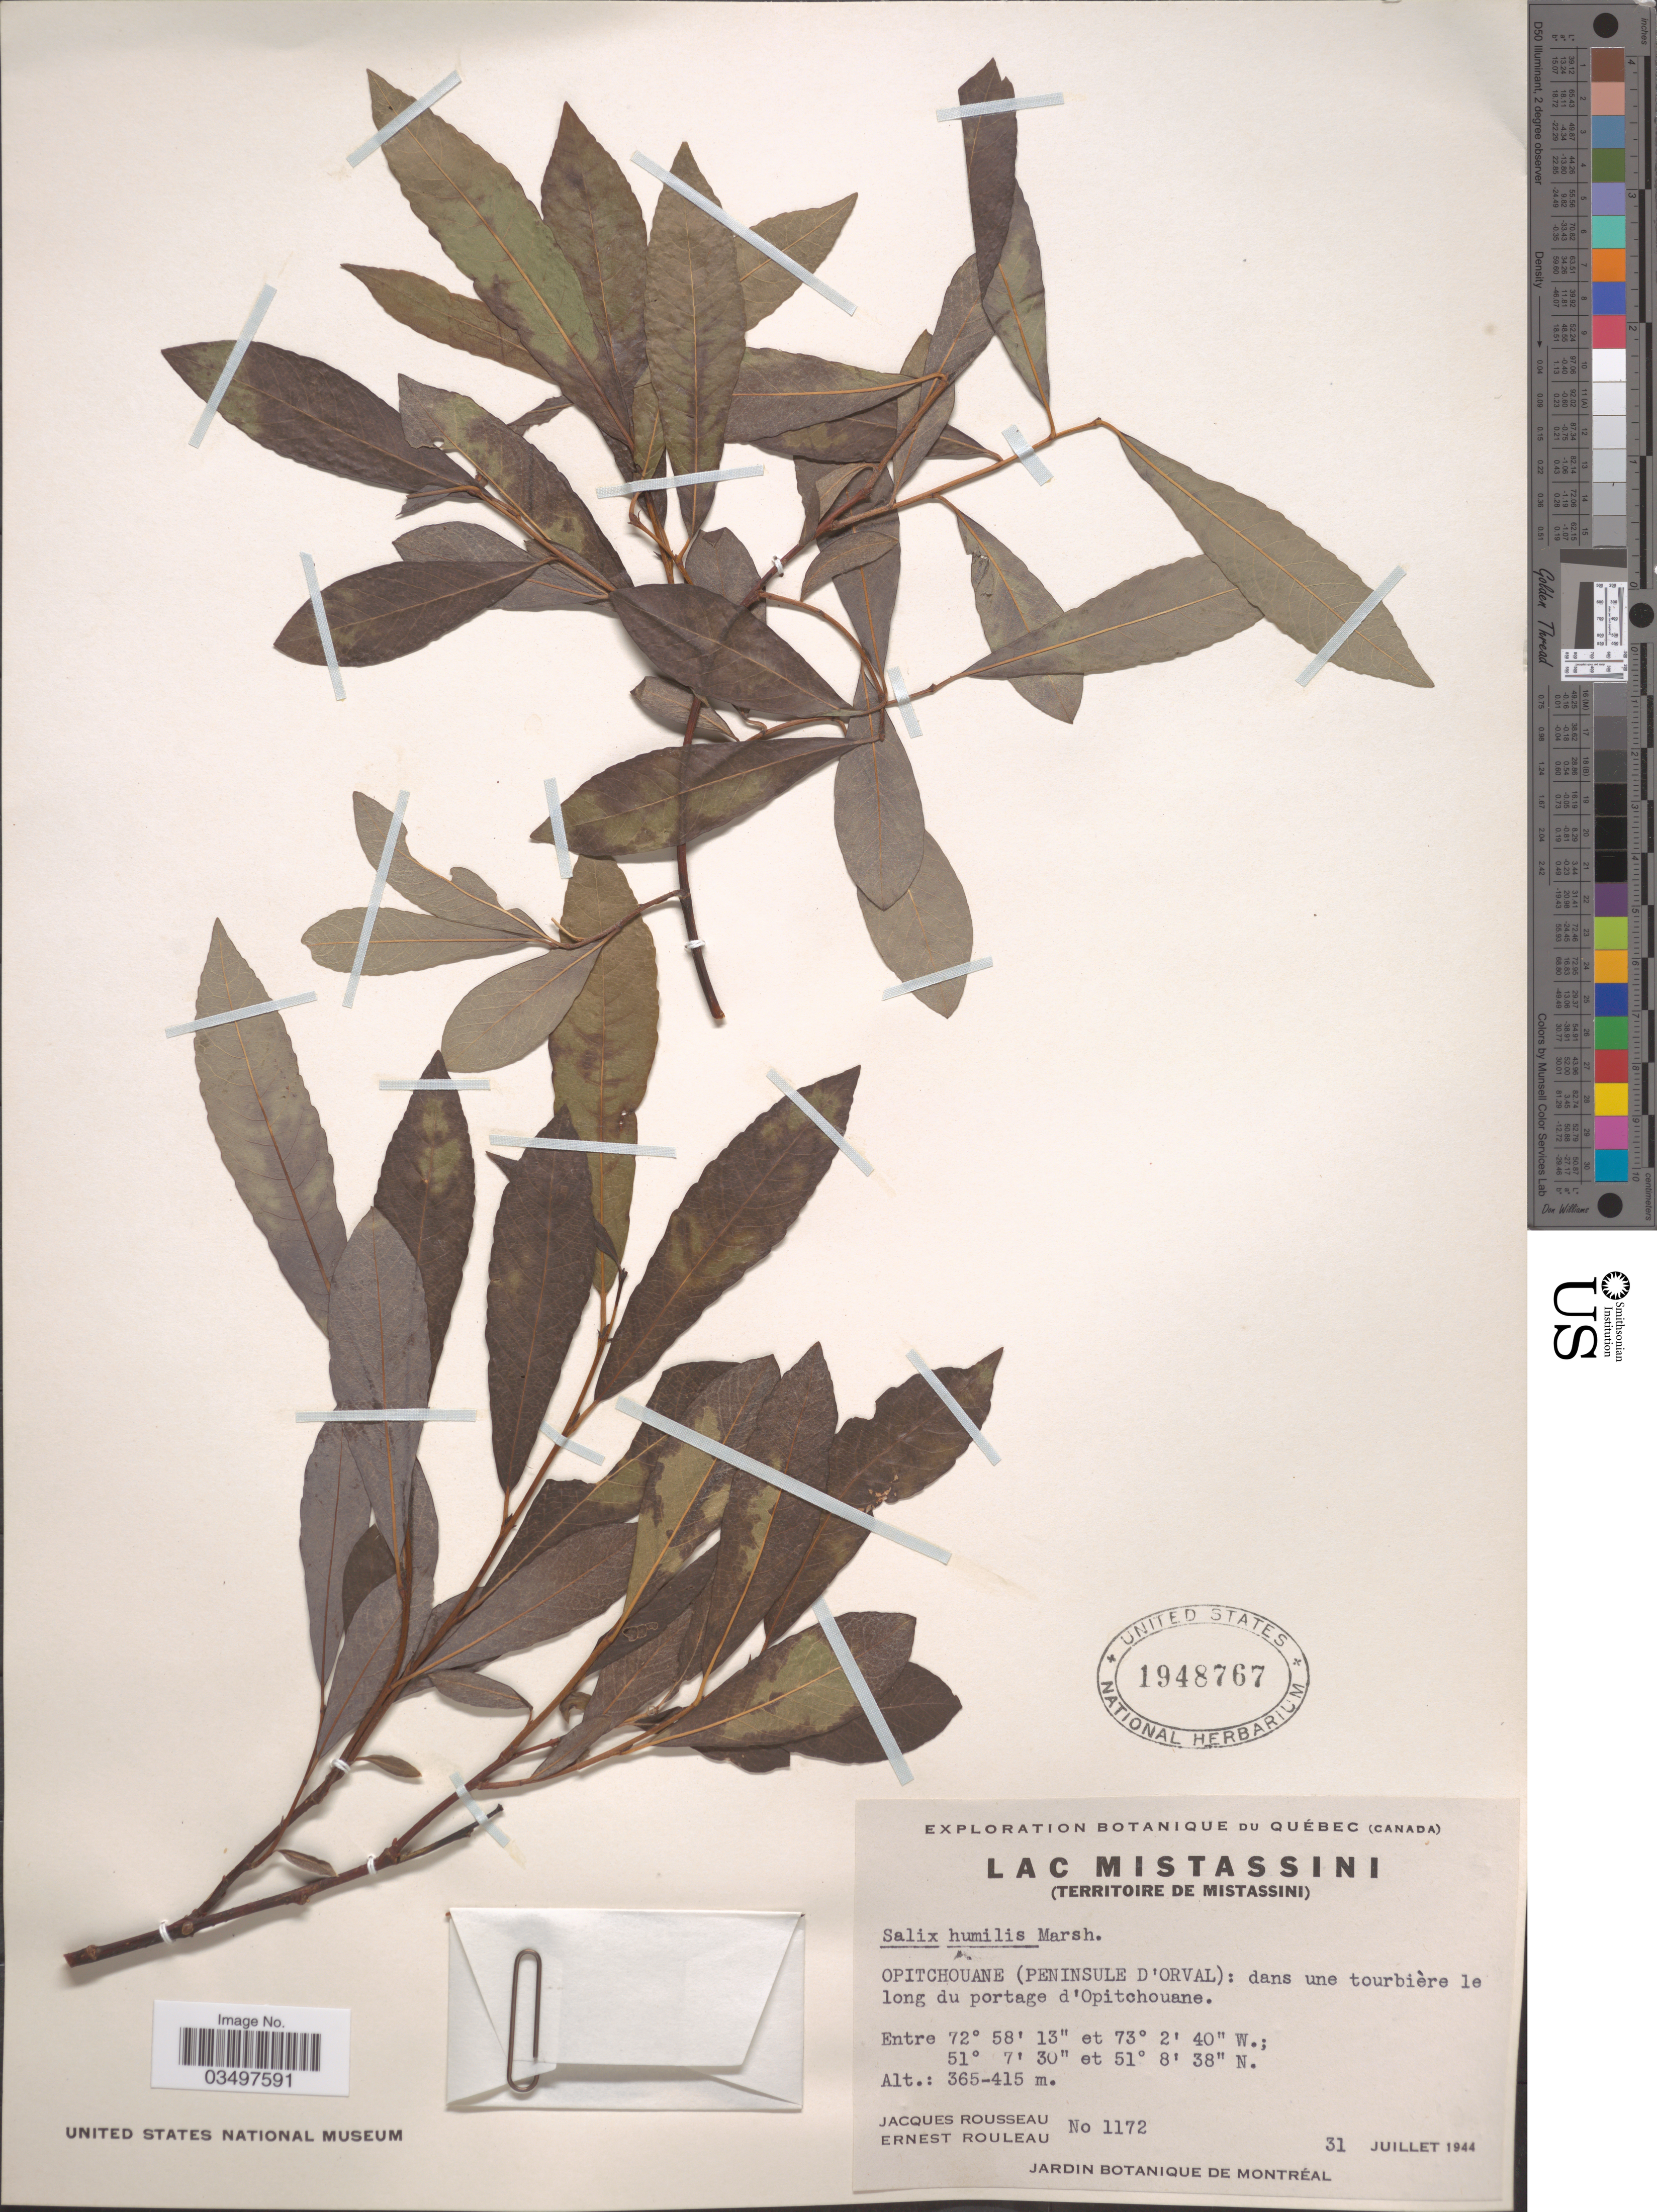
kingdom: Plantae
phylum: Tracheophyta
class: Magnoliopsida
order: Malpighiales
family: Salicaceae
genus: Salix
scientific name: Salix humilis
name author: Marshall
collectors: J. Rousseau & J. Rouleau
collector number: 1172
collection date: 1944-07-31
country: Canada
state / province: Quebec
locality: Lac Mistassini (Territoire de Mistassini). Opitchouane (Peninsule d'Orval): dans une tourbière le long du portage d'Opitchouane.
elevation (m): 365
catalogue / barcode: US 1948767